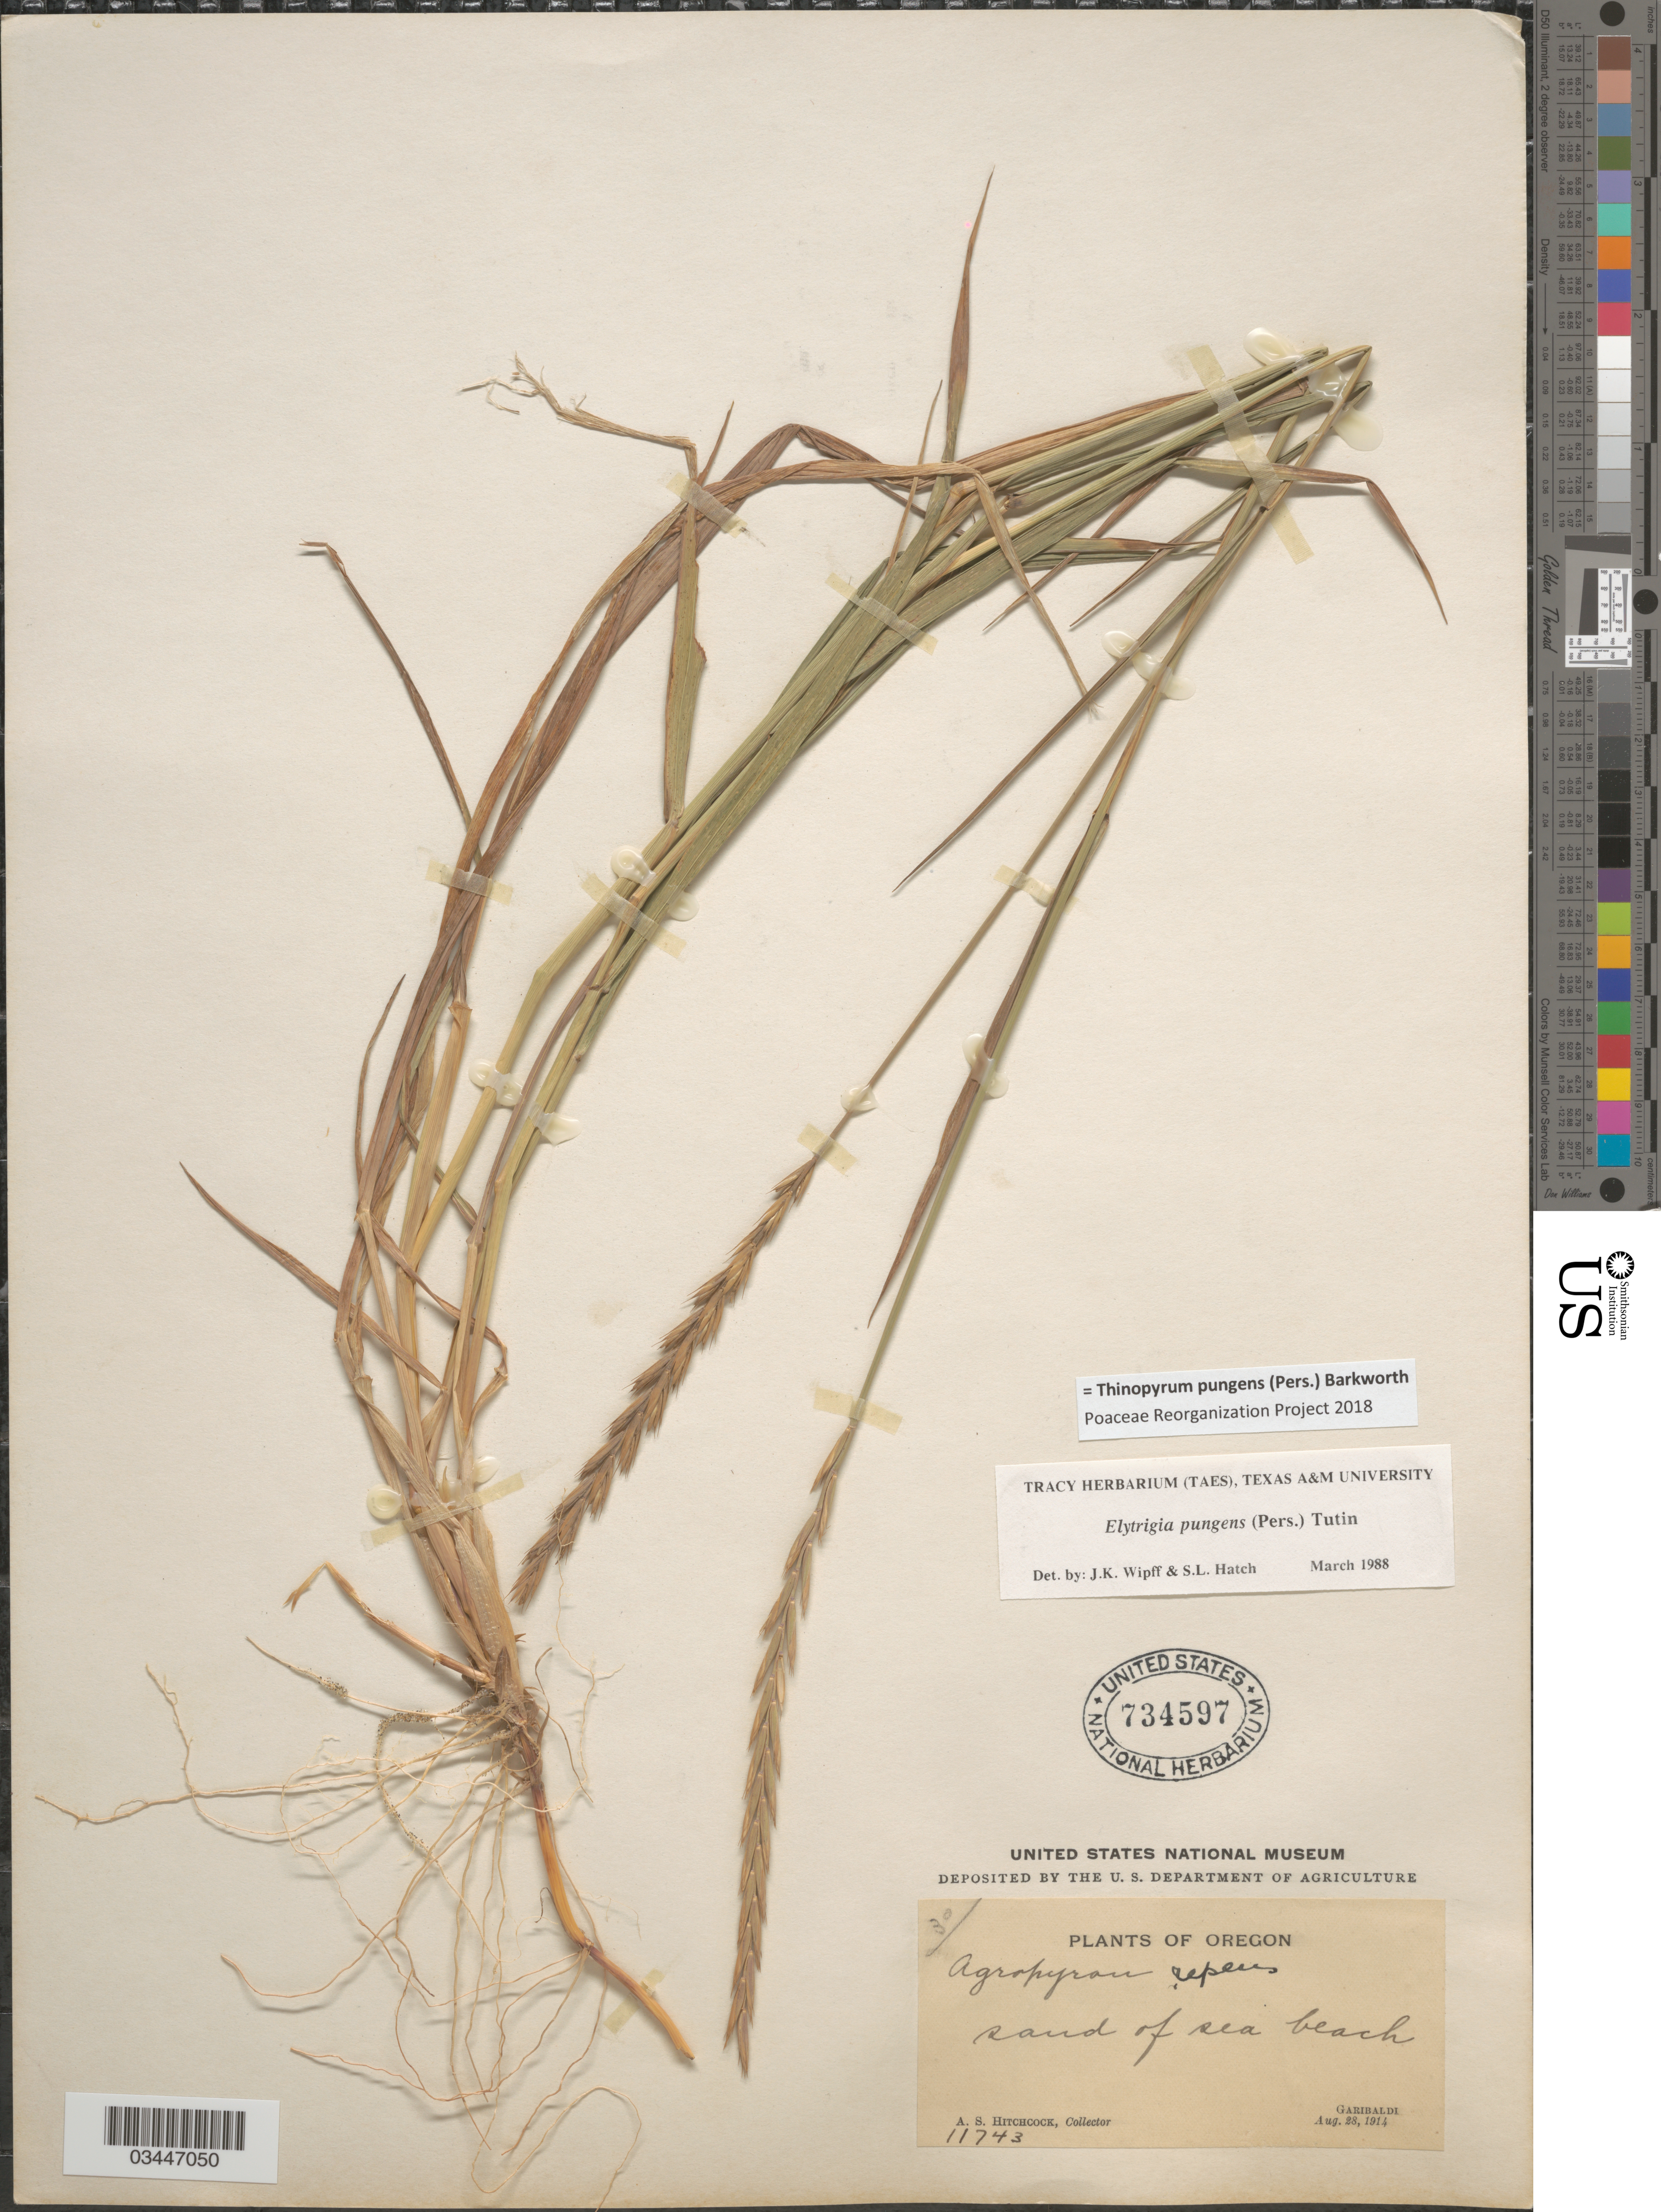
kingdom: Plantae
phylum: Tracheophyta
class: Liliopsida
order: Poales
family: Poaceae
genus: Thinopyrum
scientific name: Thinopyrum pungens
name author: (Pers.) Barkworth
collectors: A. S. Hitchcock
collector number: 11743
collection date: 1914-08-28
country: United States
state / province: Oregon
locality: Sand of sea beach. Garibaldi.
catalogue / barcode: US 734597